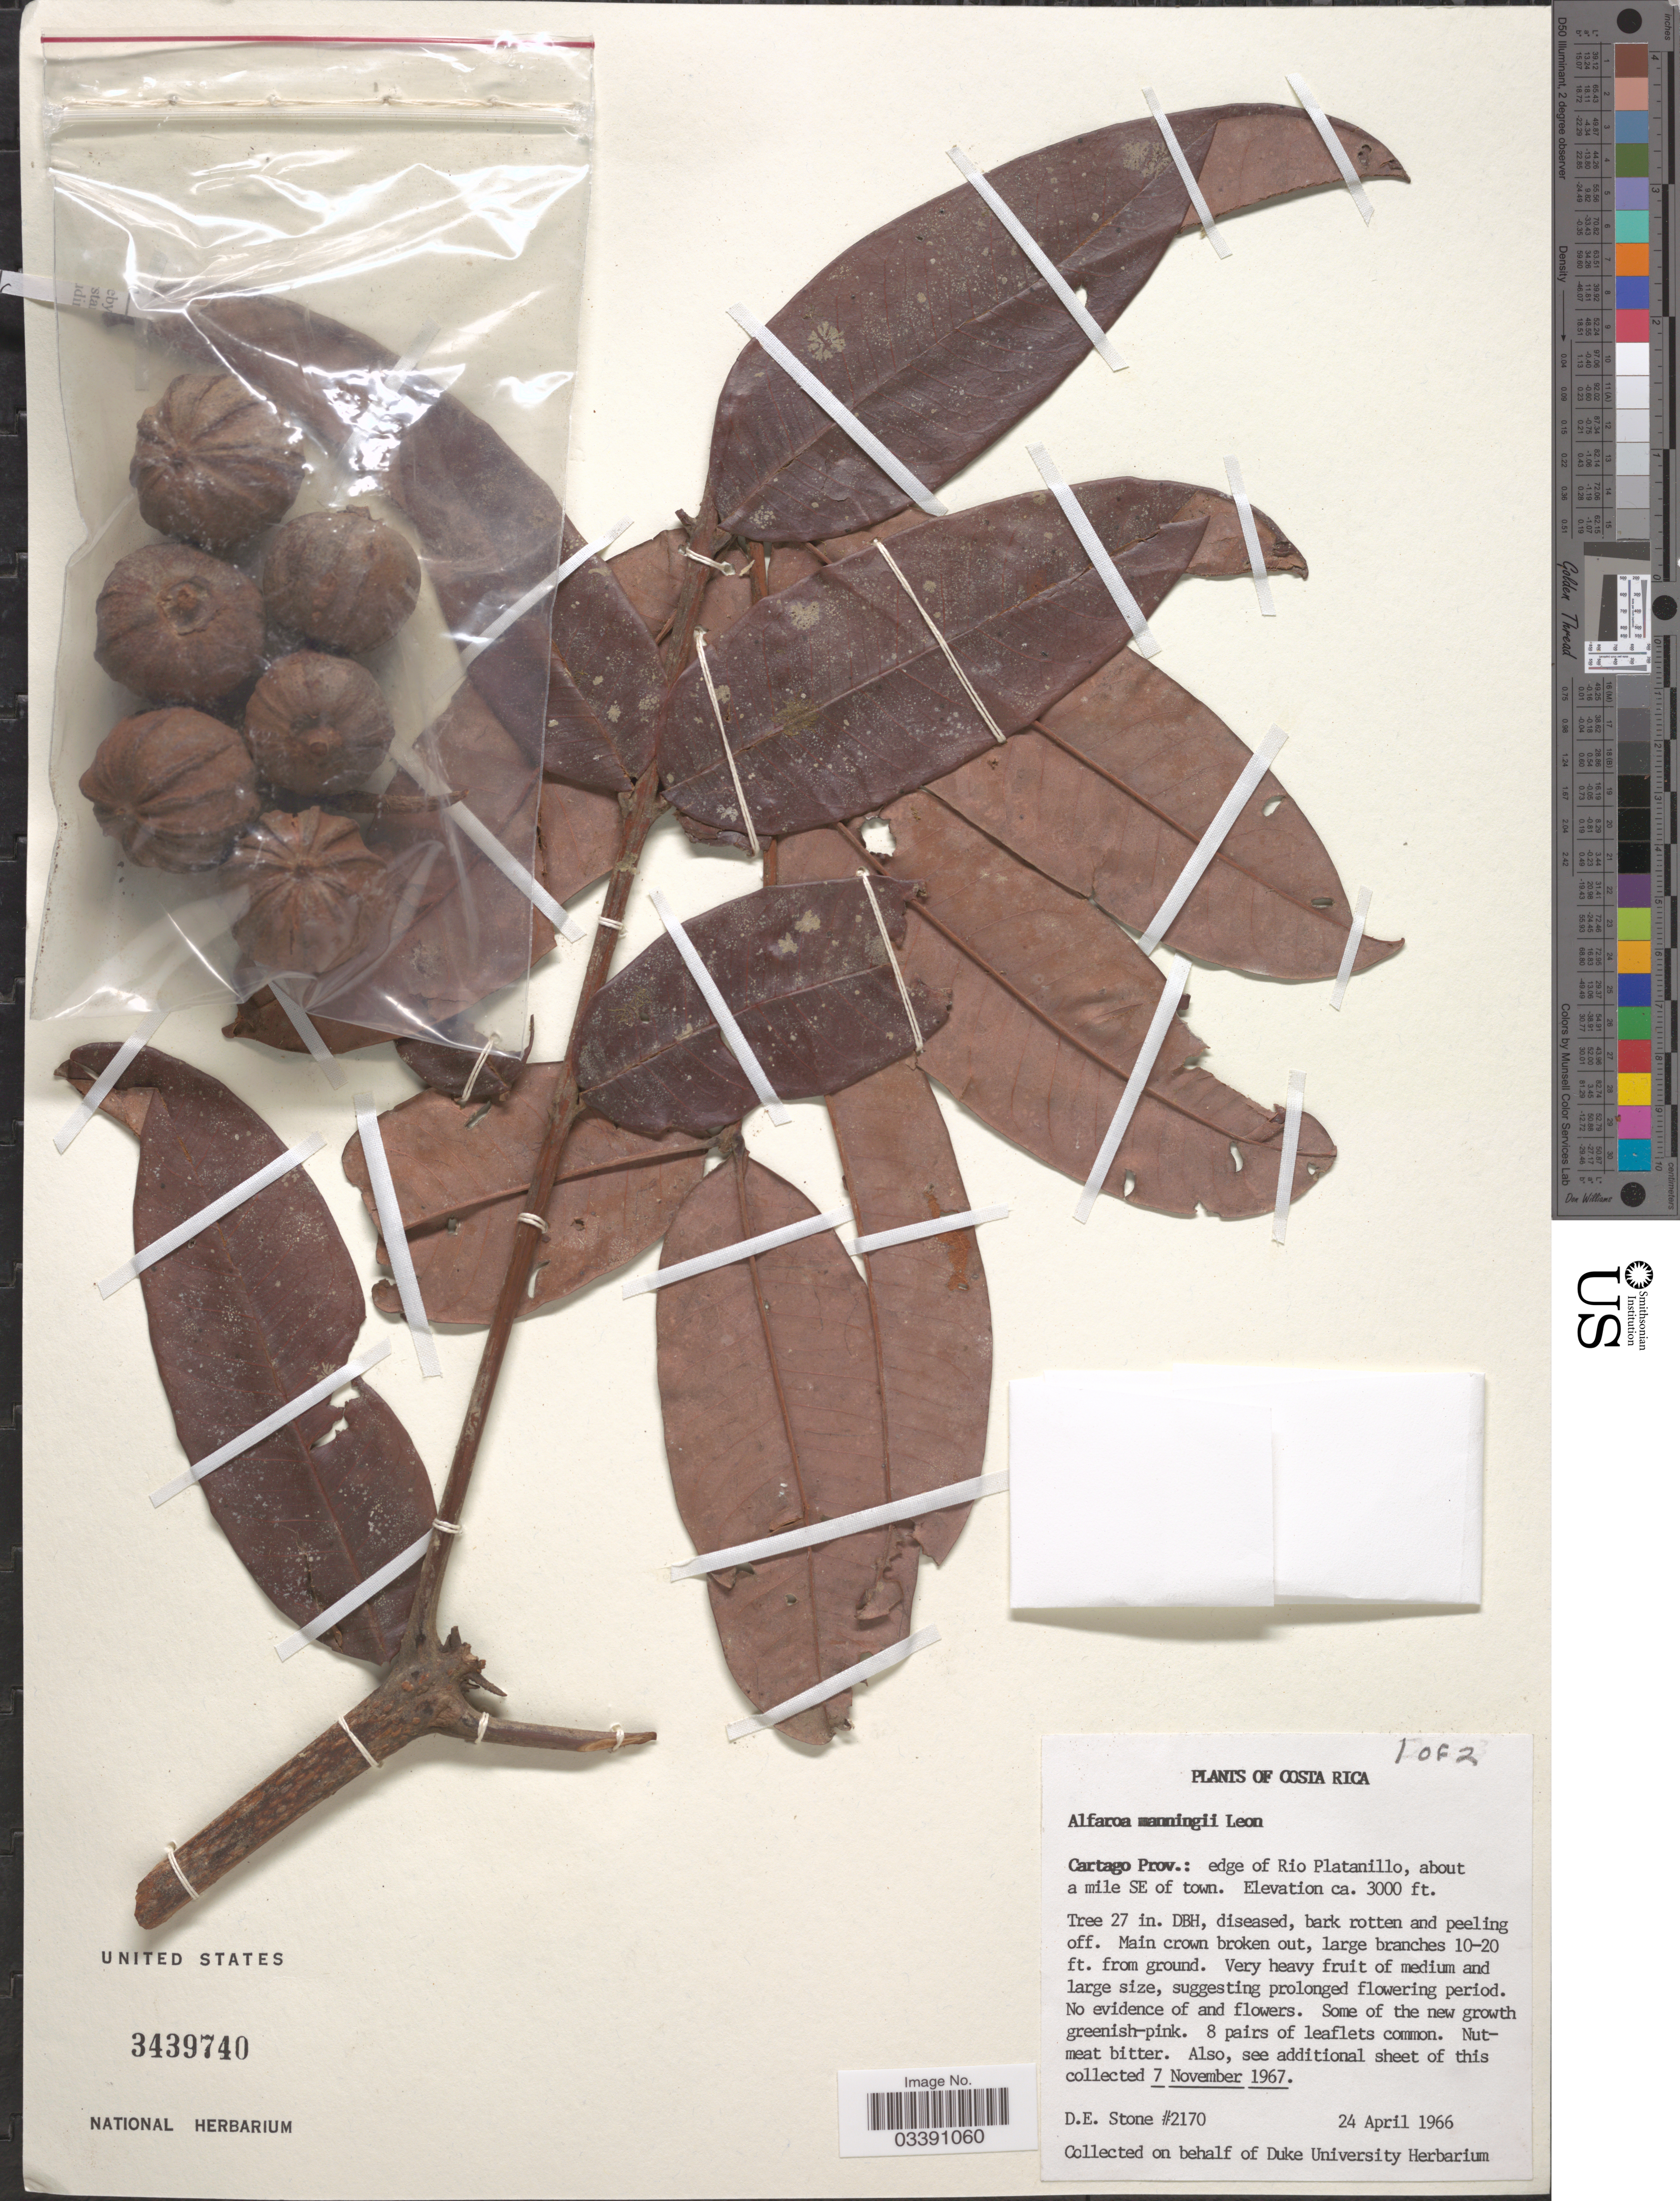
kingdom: Plantae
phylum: Tracheophyta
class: Magnoliopsida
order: Fagales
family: Juglandaceae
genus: Alfaroa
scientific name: Alfaroa manningii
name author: J. León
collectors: D. E. Stone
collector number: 2170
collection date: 1966-04-24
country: Costa Rica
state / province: Cartago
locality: Edge of Rio Platanillo, about a mile SE of town.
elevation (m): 914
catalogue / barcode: US 3439740